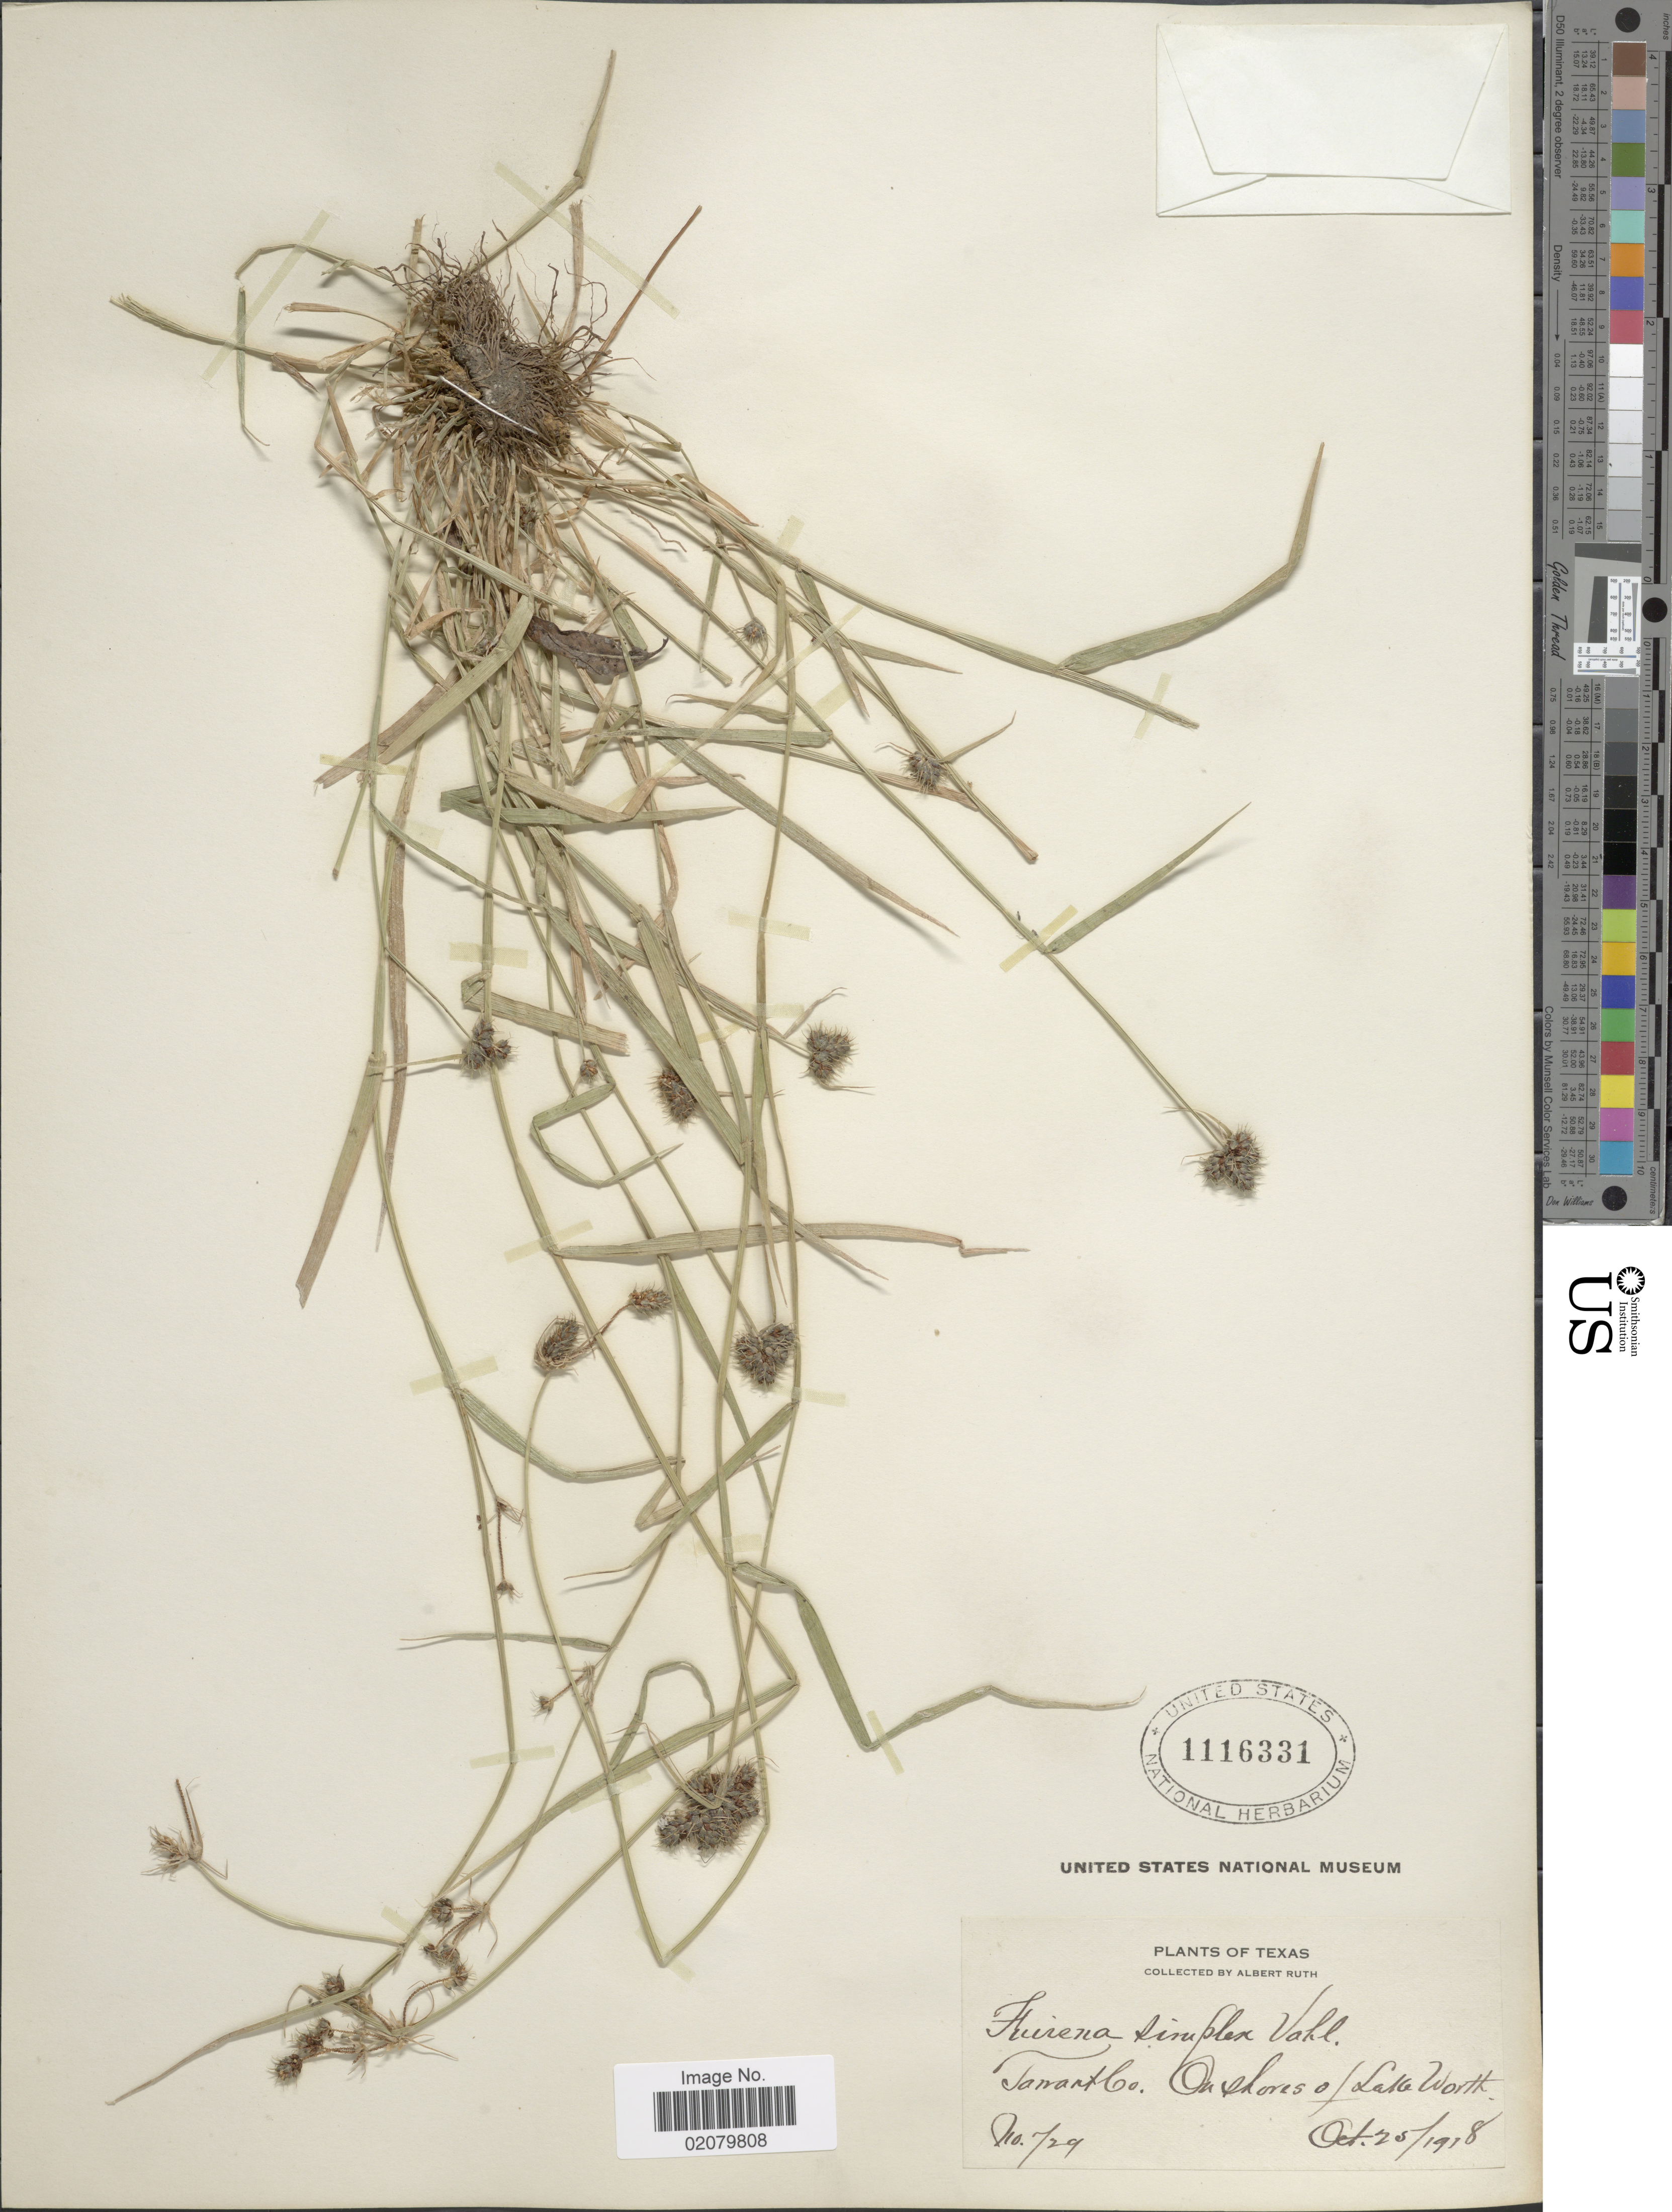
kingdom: Plantae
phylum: Tracheophyta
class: Liliopsida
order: Poales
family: Cyperaceae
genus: Fuirena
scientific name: Fuirena simplex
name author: Vahl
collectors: A. Ruth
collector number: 729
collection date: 1918-10-25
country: United States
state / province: Texas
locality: Tarrant Co., On shores of Lake Worth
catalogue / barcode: US 1116331